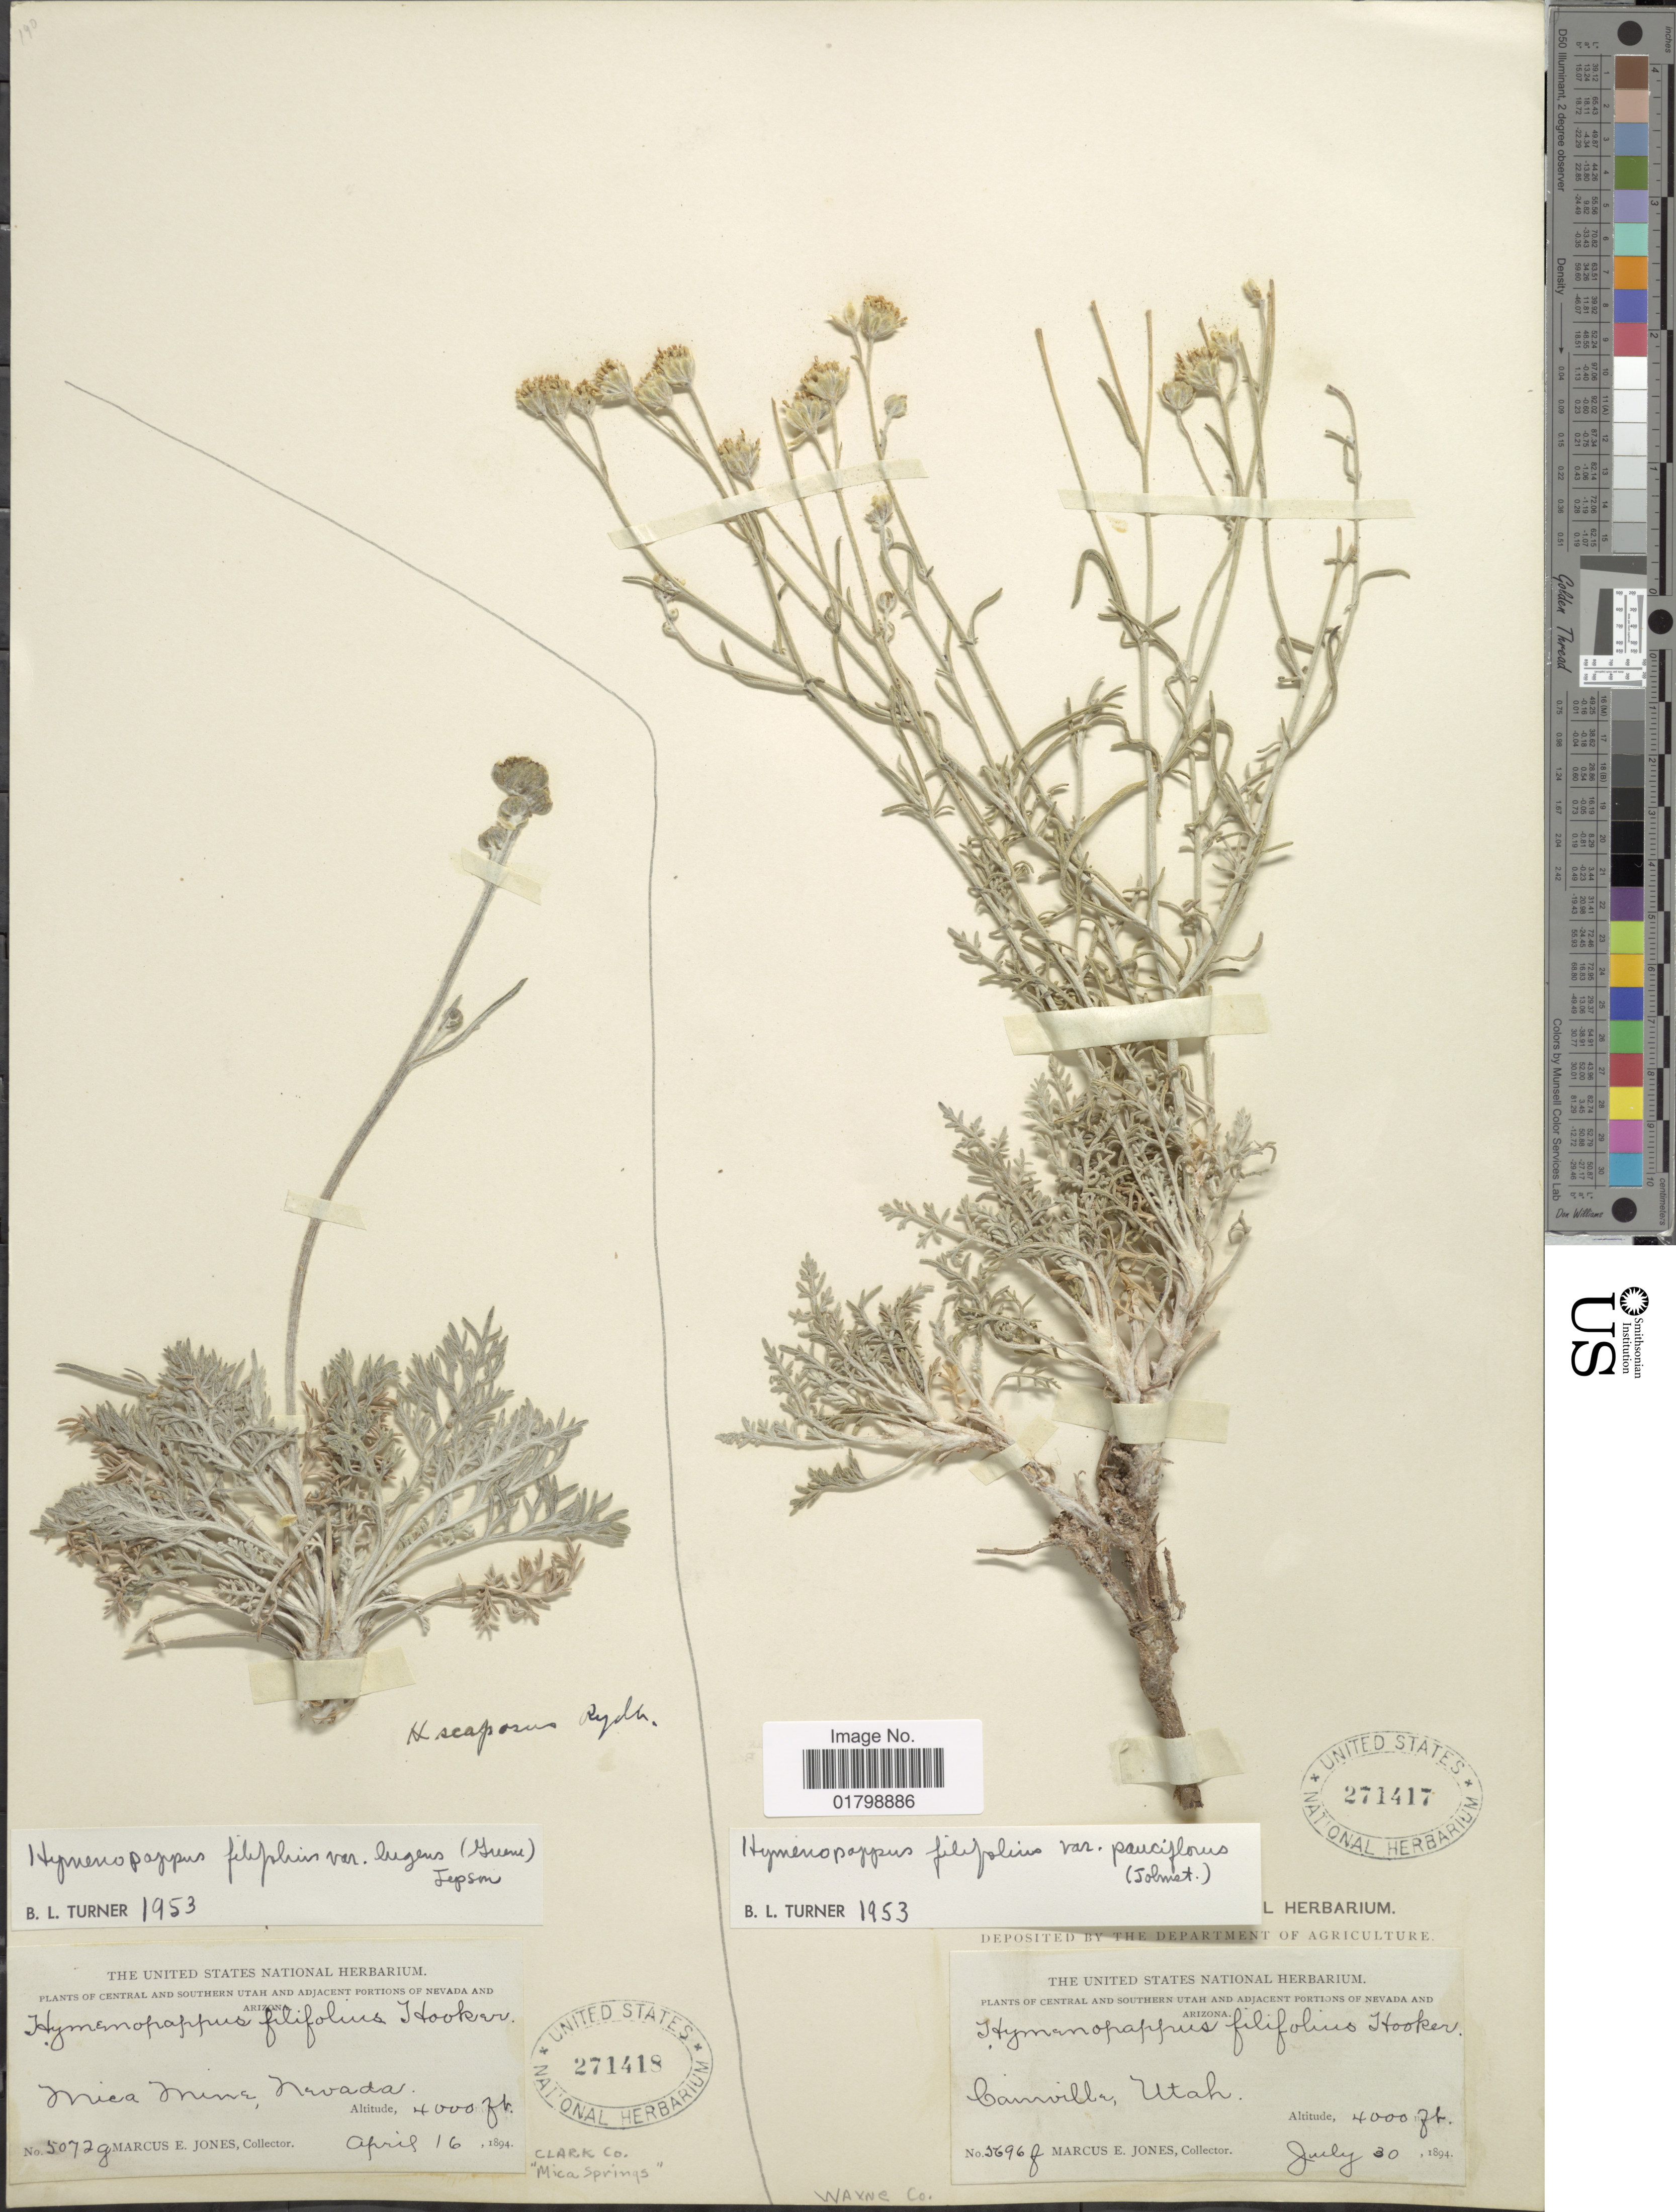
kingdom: Plantae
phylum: Tracheophyta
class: Magnoliopsida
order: Asterales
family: Asteraceae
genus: Hymenopappus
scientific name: Hymenopappus filifolius var. pauciflorus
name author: (I.M. Johnst.) B.L. Turner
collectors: M. E. Jones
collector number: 5072g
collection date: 1894-04-16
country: United States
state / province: Nevada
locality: Central and Southern Utah and Adjacent Portions of Nevada and Arizona, Mica Mine, Nevada, Clark Co. "Mica Springs"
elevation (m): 1219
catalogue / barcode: US 271418